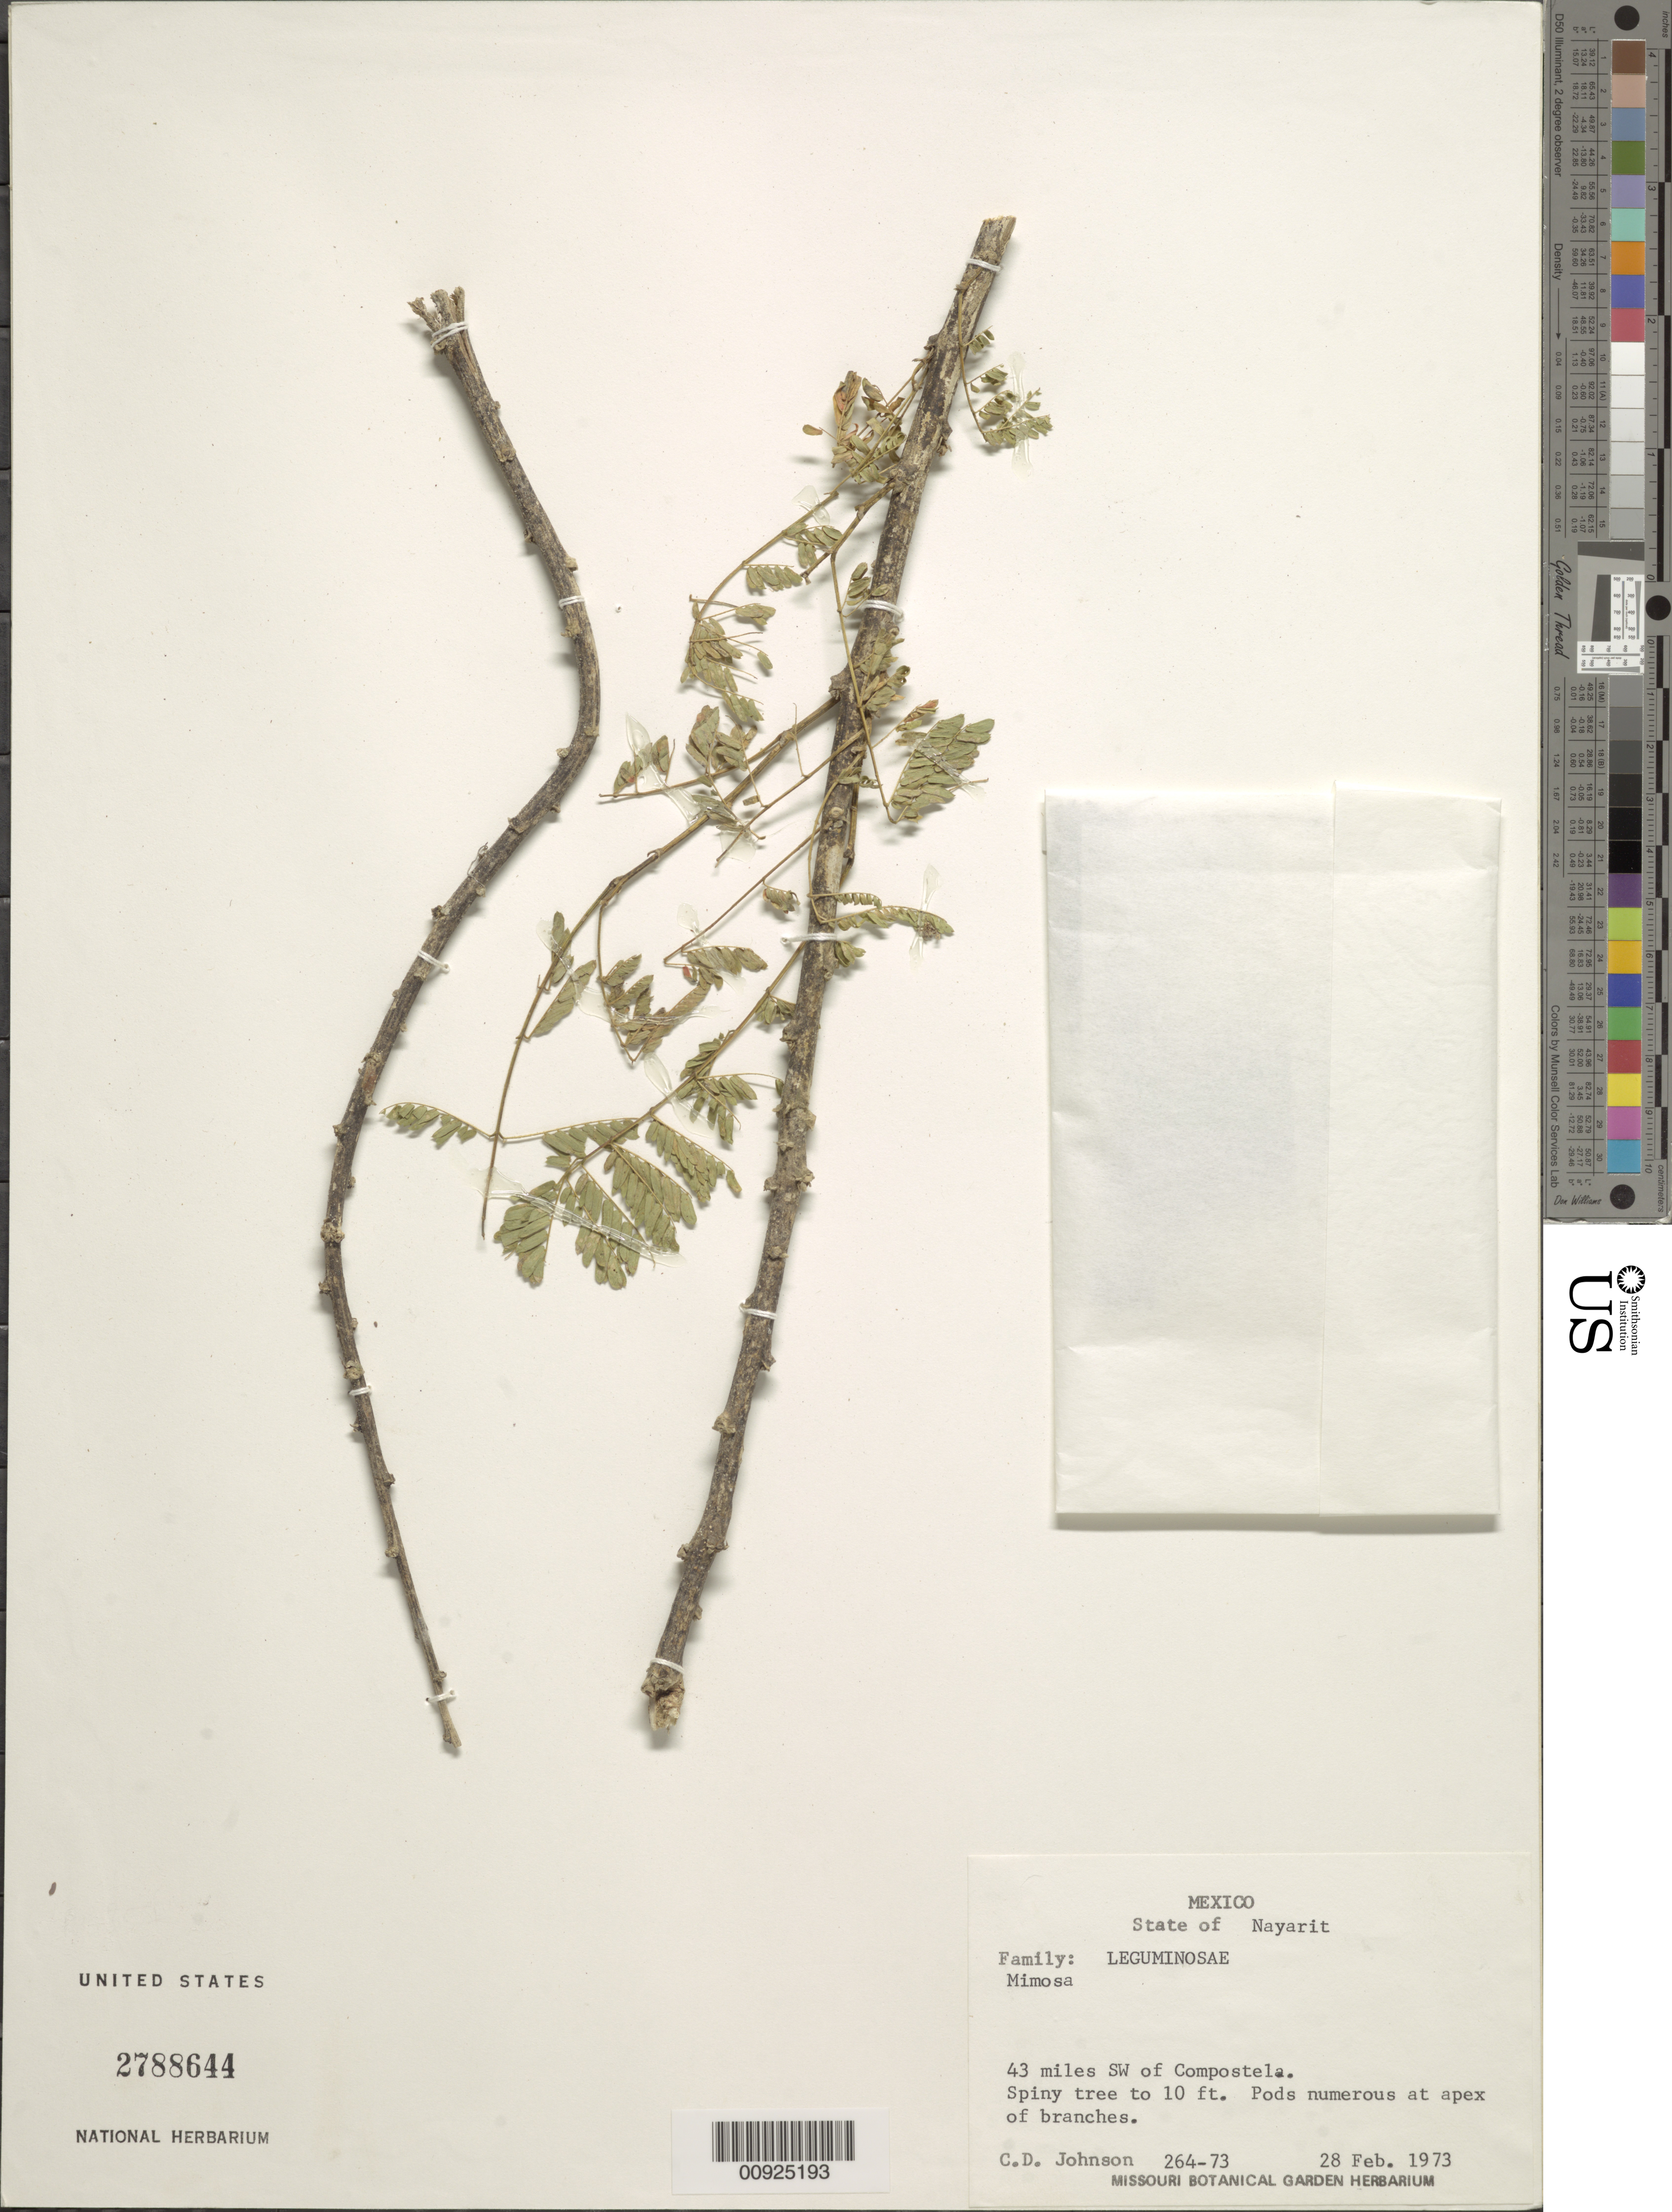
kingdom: Plantae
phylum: Tracheophyta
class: Magnoliopsida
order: Fabales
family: Fabaceae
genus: Mimosa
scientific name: Mimosa sp.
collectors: C. D. Johnson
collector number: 264-73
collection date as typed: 28 Feb 1973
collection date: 1973-02-28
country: Mexico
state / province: Nayarit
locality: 43 miles SW of Compostela.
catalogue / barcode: US 2788644